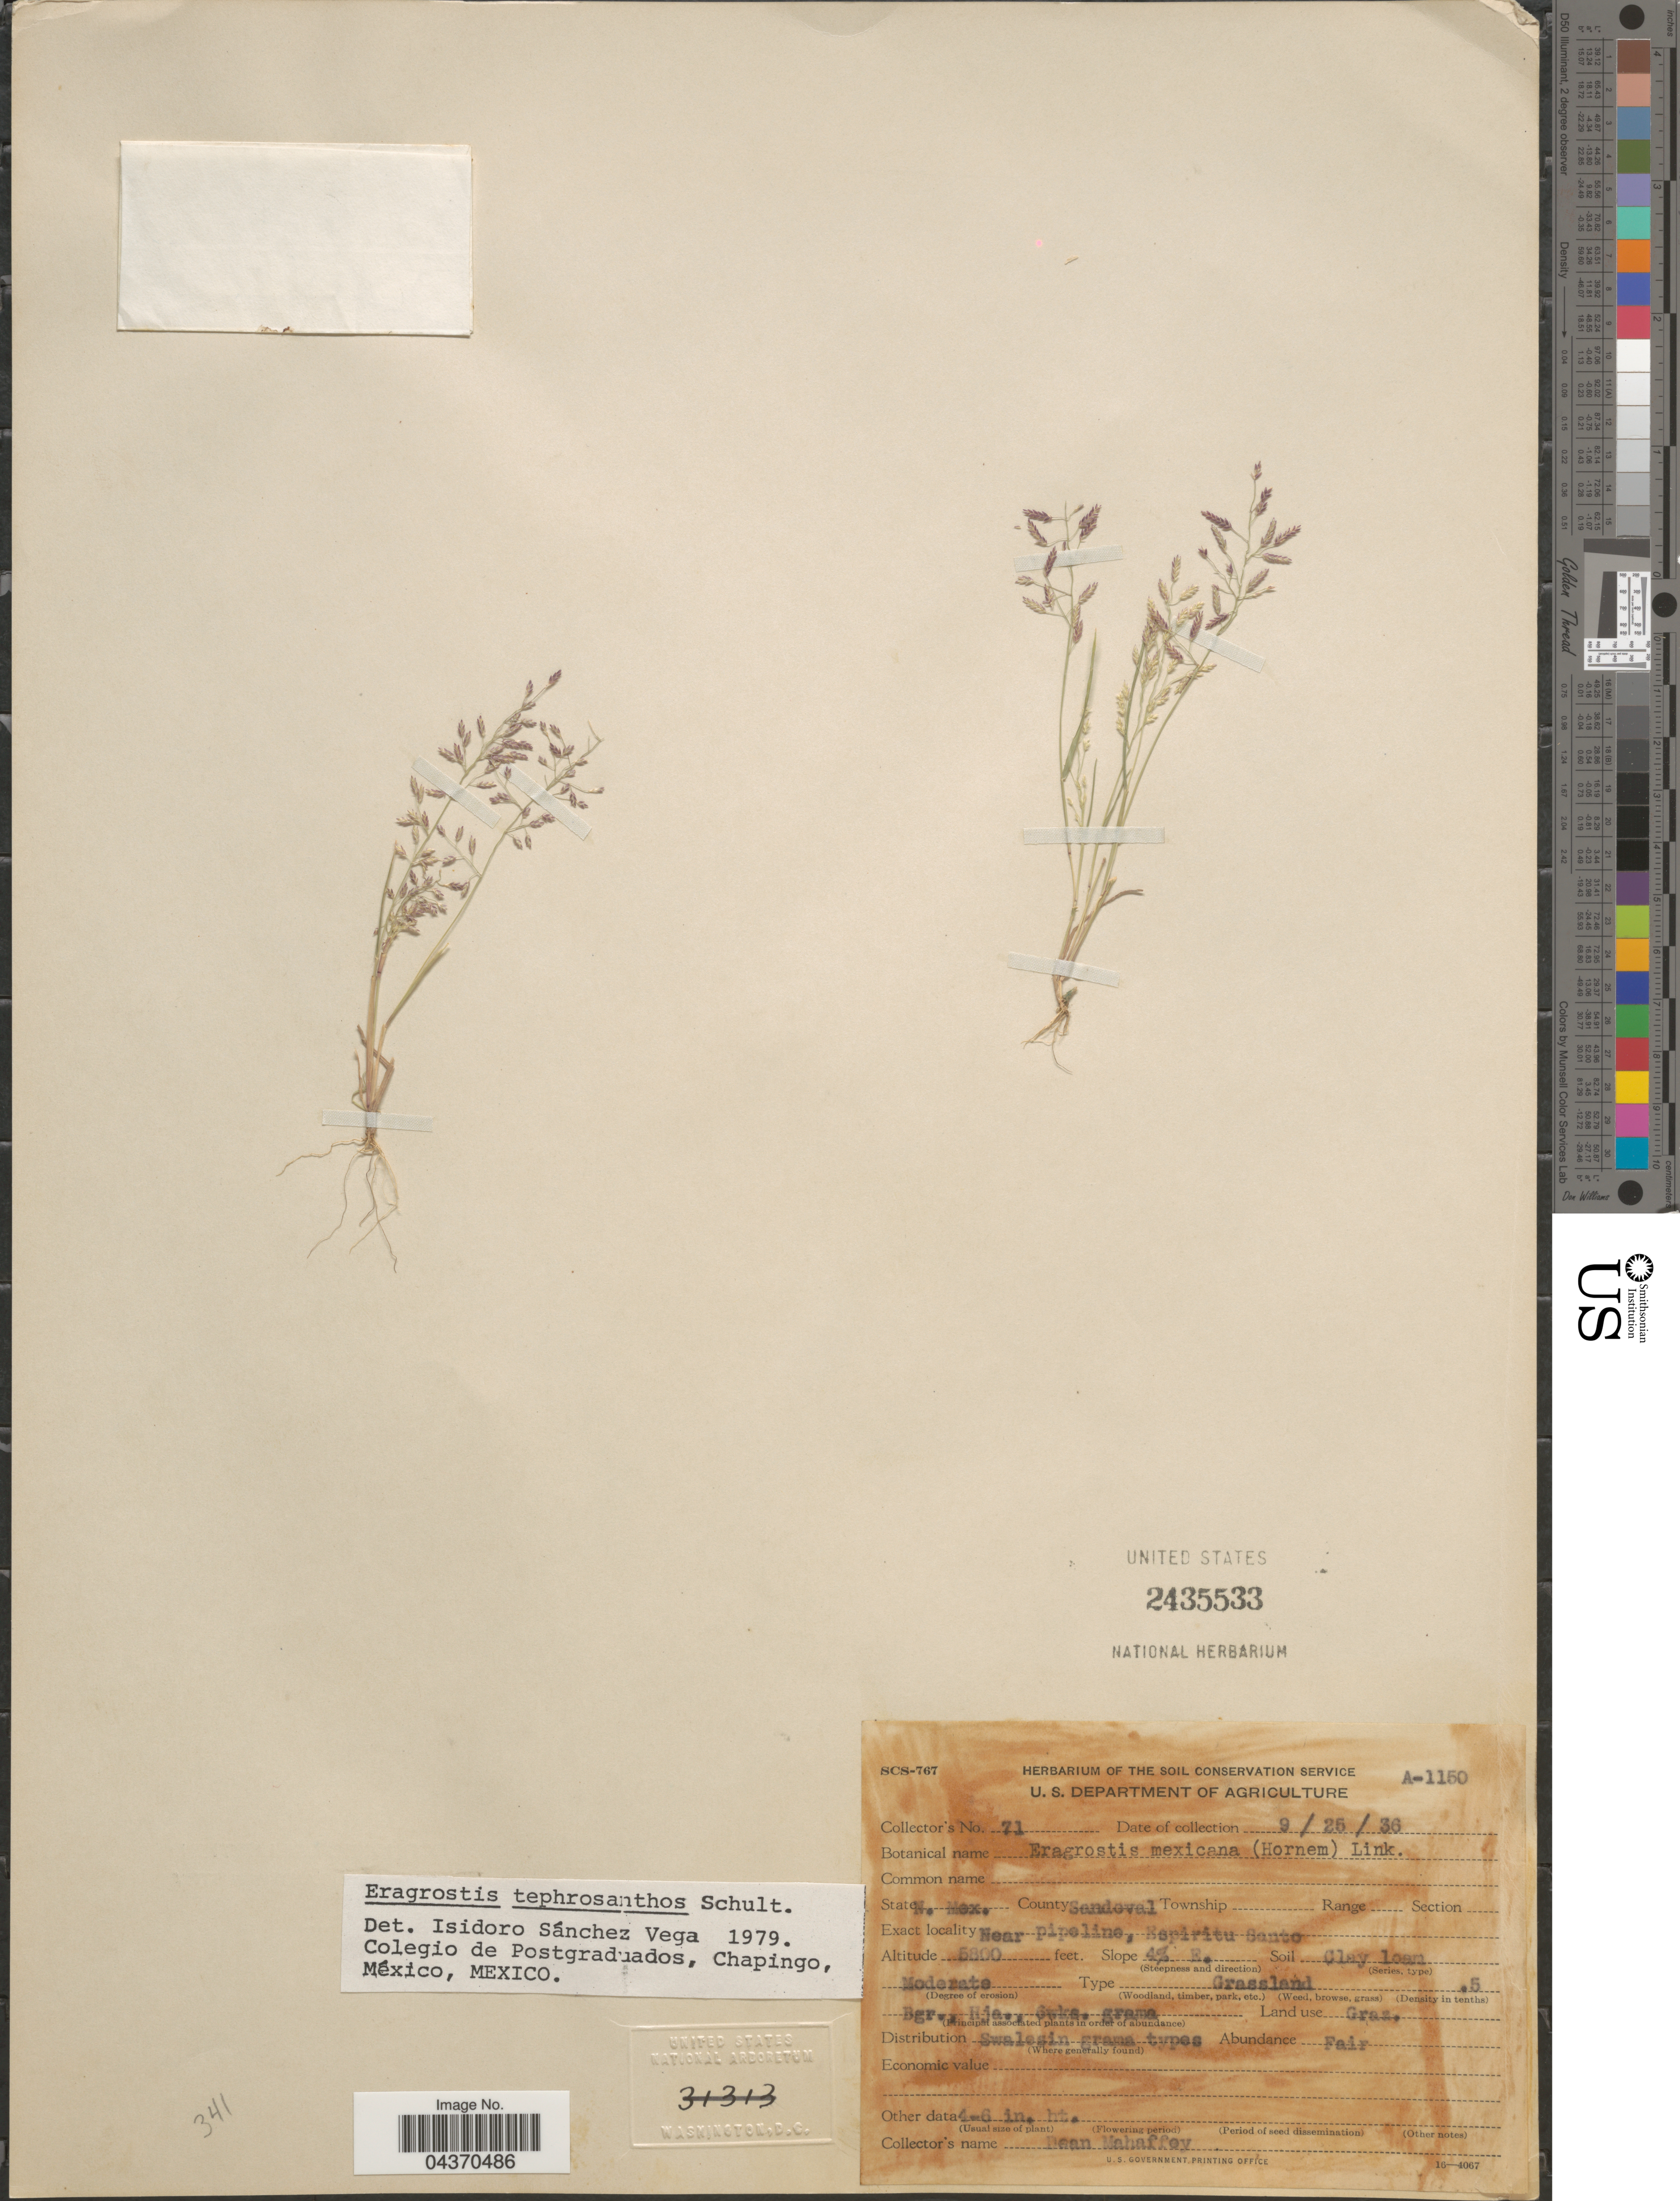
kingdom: Plantae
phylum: Tracheophyta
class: Liliopsida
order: Poales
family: Poaceae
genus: Eragrostis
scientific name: Eragrostis pectinacea var. miserrima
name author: (E. Fourn.) Reeder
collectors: D. Mahaffey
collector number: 71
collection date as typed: Transcribed d/m/y: 25/9/36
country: United States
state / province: New Mexico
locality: County Sandoval. Near pipeline, Espiritu Santo. Slope 4% E.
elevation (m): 1768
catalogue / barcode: US 2435533